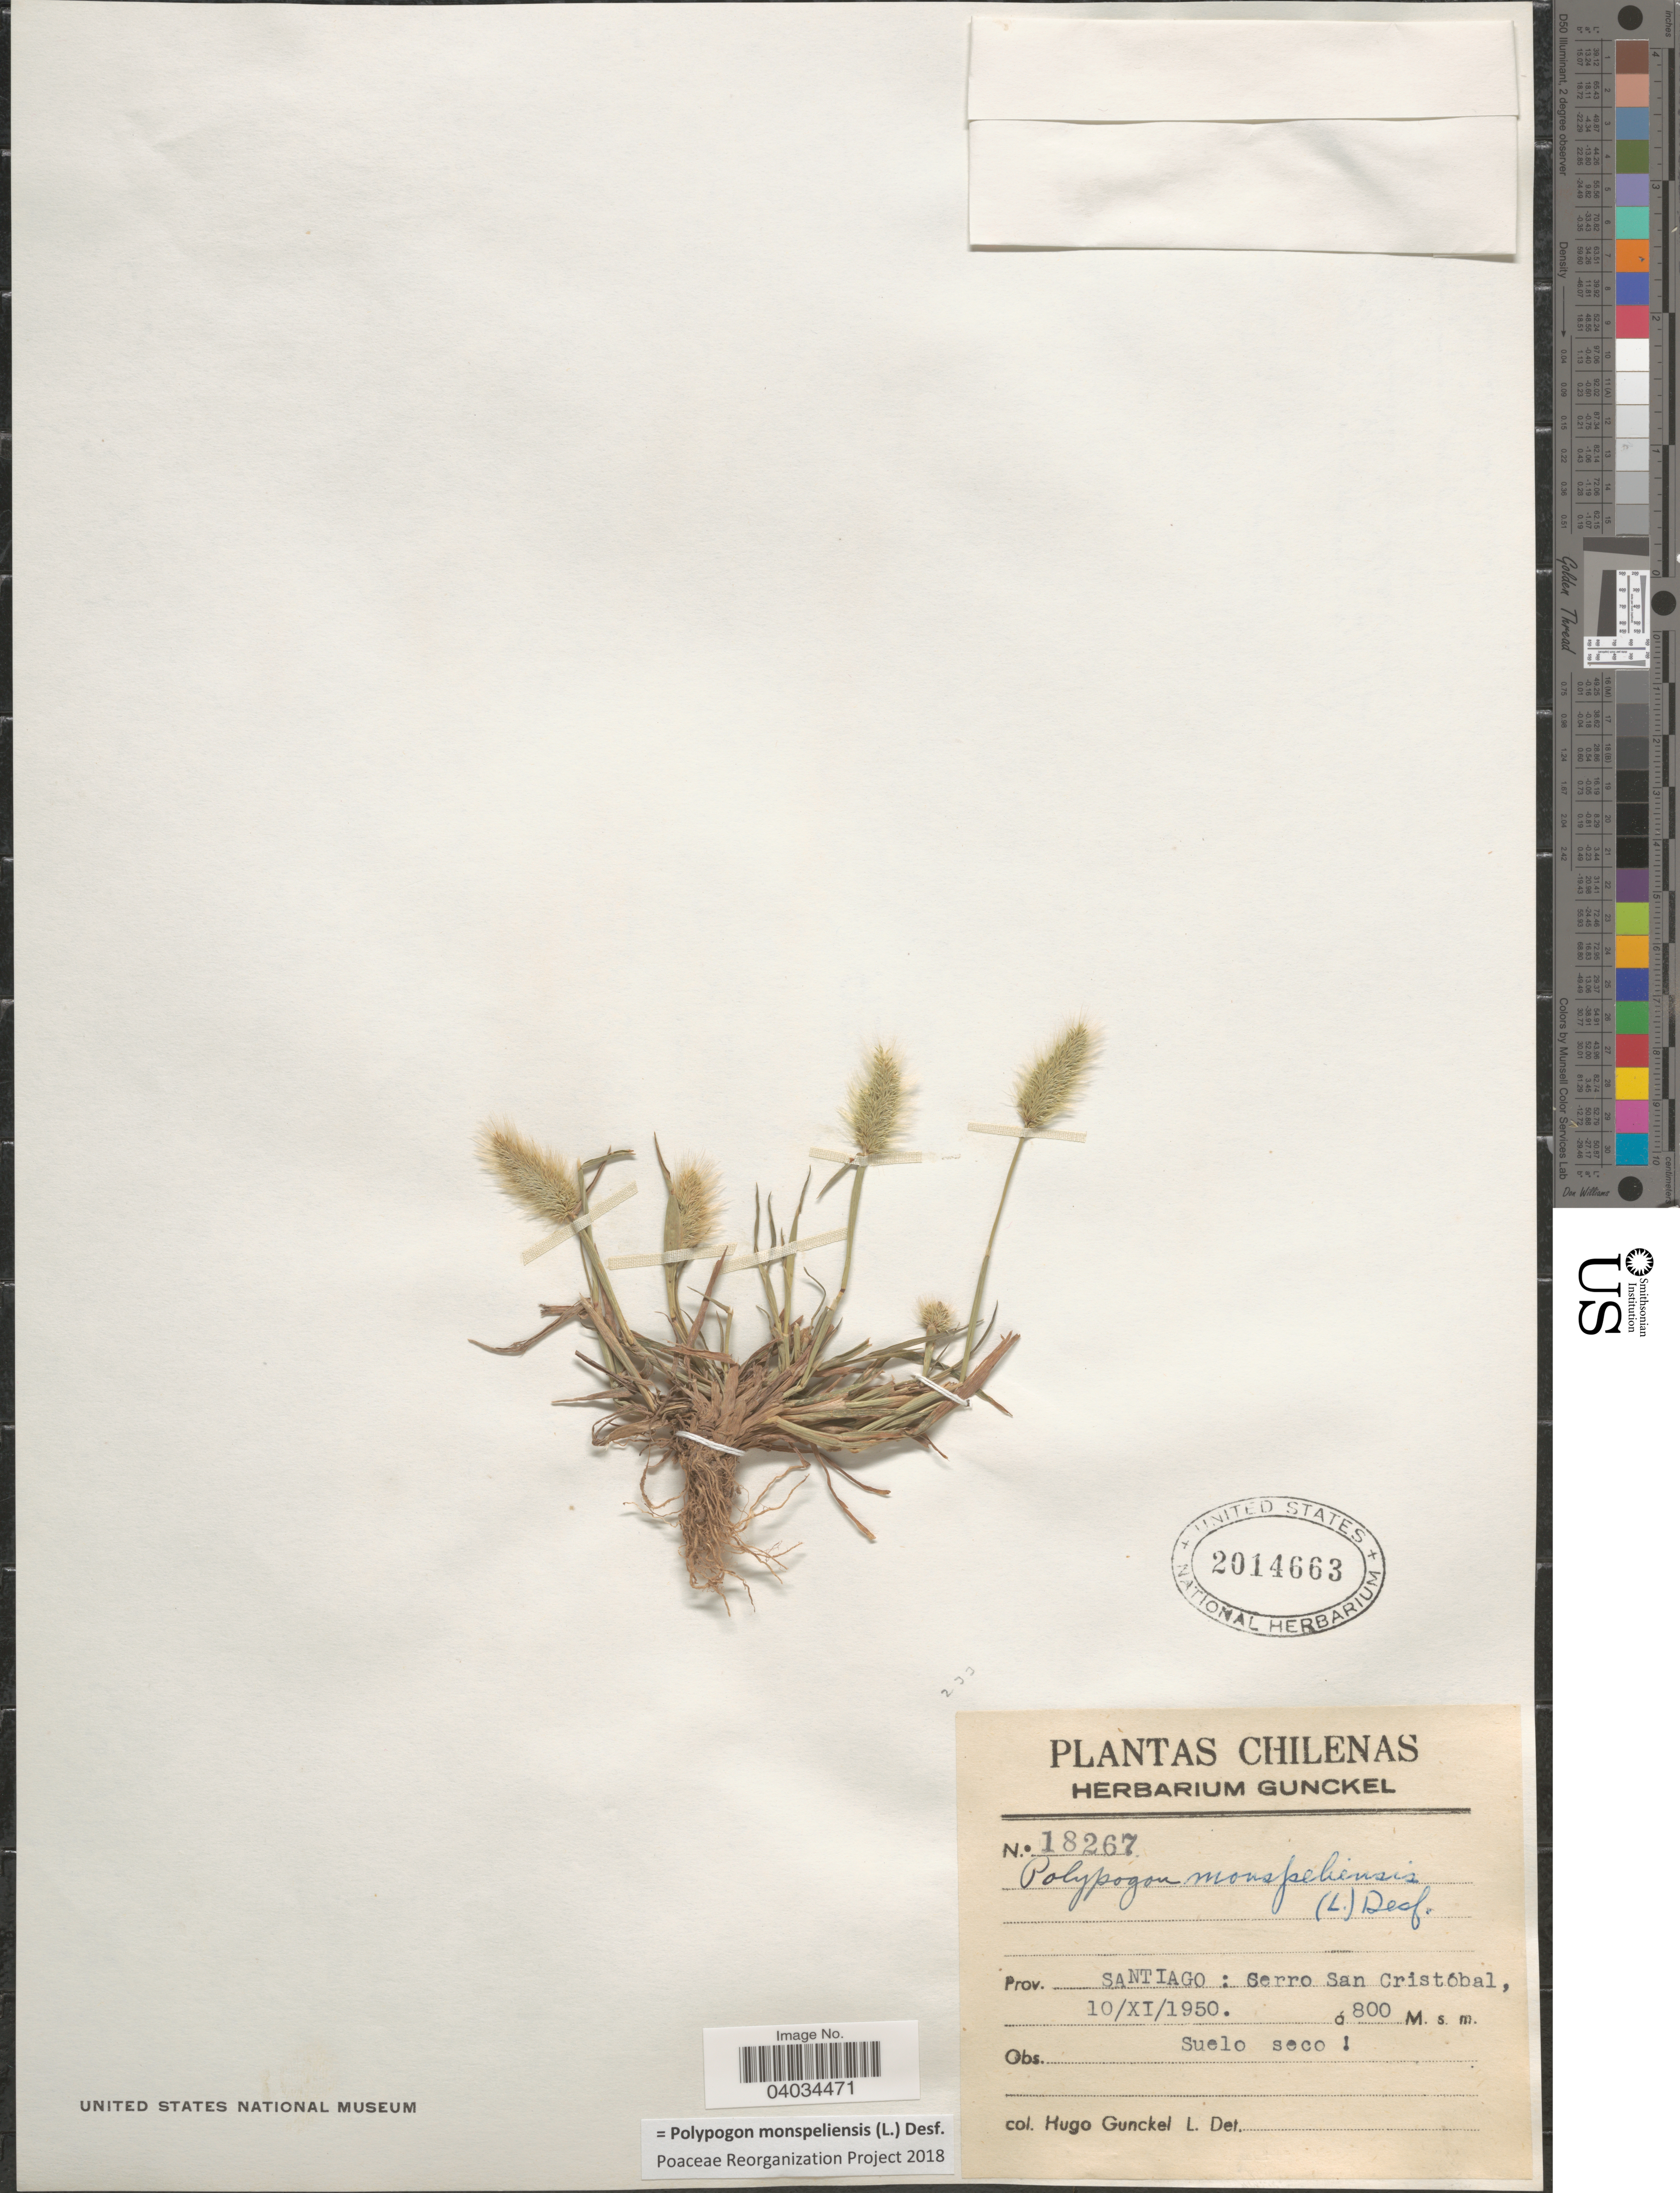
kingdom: Plantae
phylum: Tracheophyta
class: Liliopsida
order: Poales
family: Poaceae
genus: Polypogon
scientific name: Polypogon monspeliensis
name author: (L.) Desf.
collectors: H. Gunckel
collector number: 18267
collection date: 1950-11-10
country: Chile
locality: Prov. Santiago: Cerro San Cristóbal.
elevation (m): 800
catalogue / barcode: US 2014663